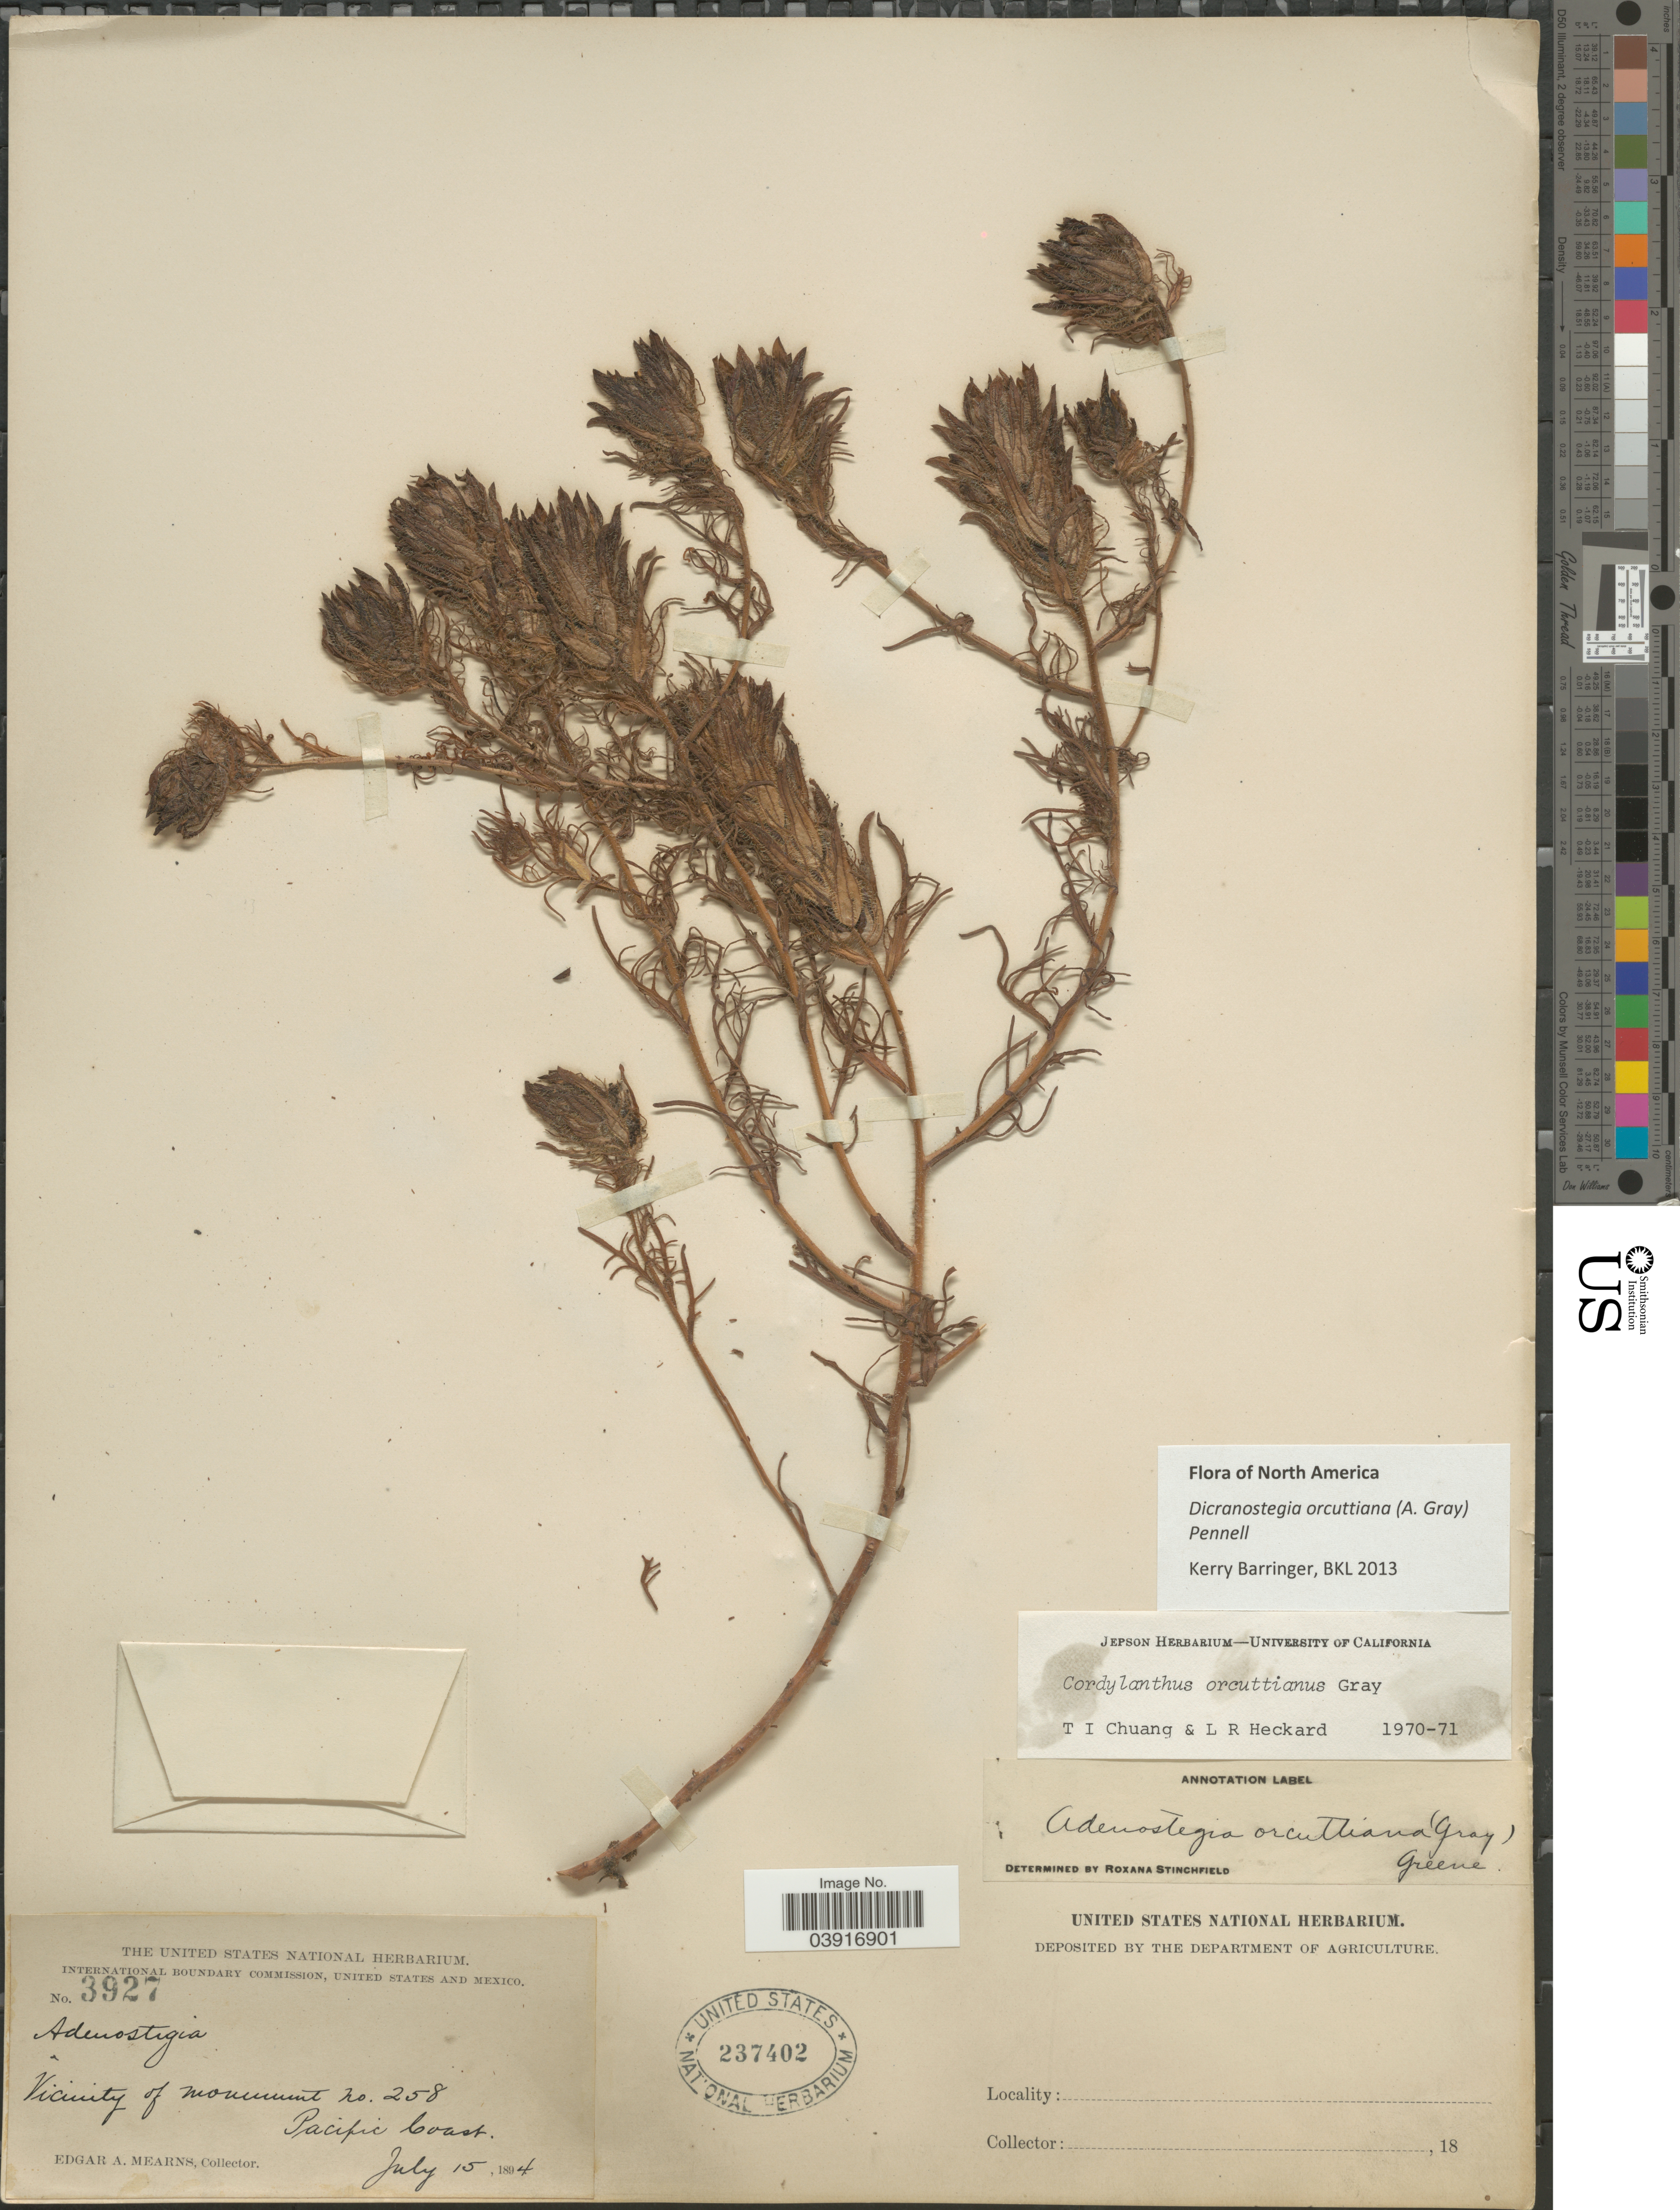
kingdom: Plantae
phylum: Tracheophyta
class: Magnoliopsida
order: Lamiales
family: Orobanchaceae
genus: Dicranostegia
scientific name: Dicranostegia orcuttiana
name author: (A. Gray) Pennell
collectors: E. A. Mearns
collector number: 3927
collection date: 1894-07-15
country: United States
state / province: California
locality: Vicinity of Monument no. 258 Pacific Coast.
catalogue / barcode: US 237402